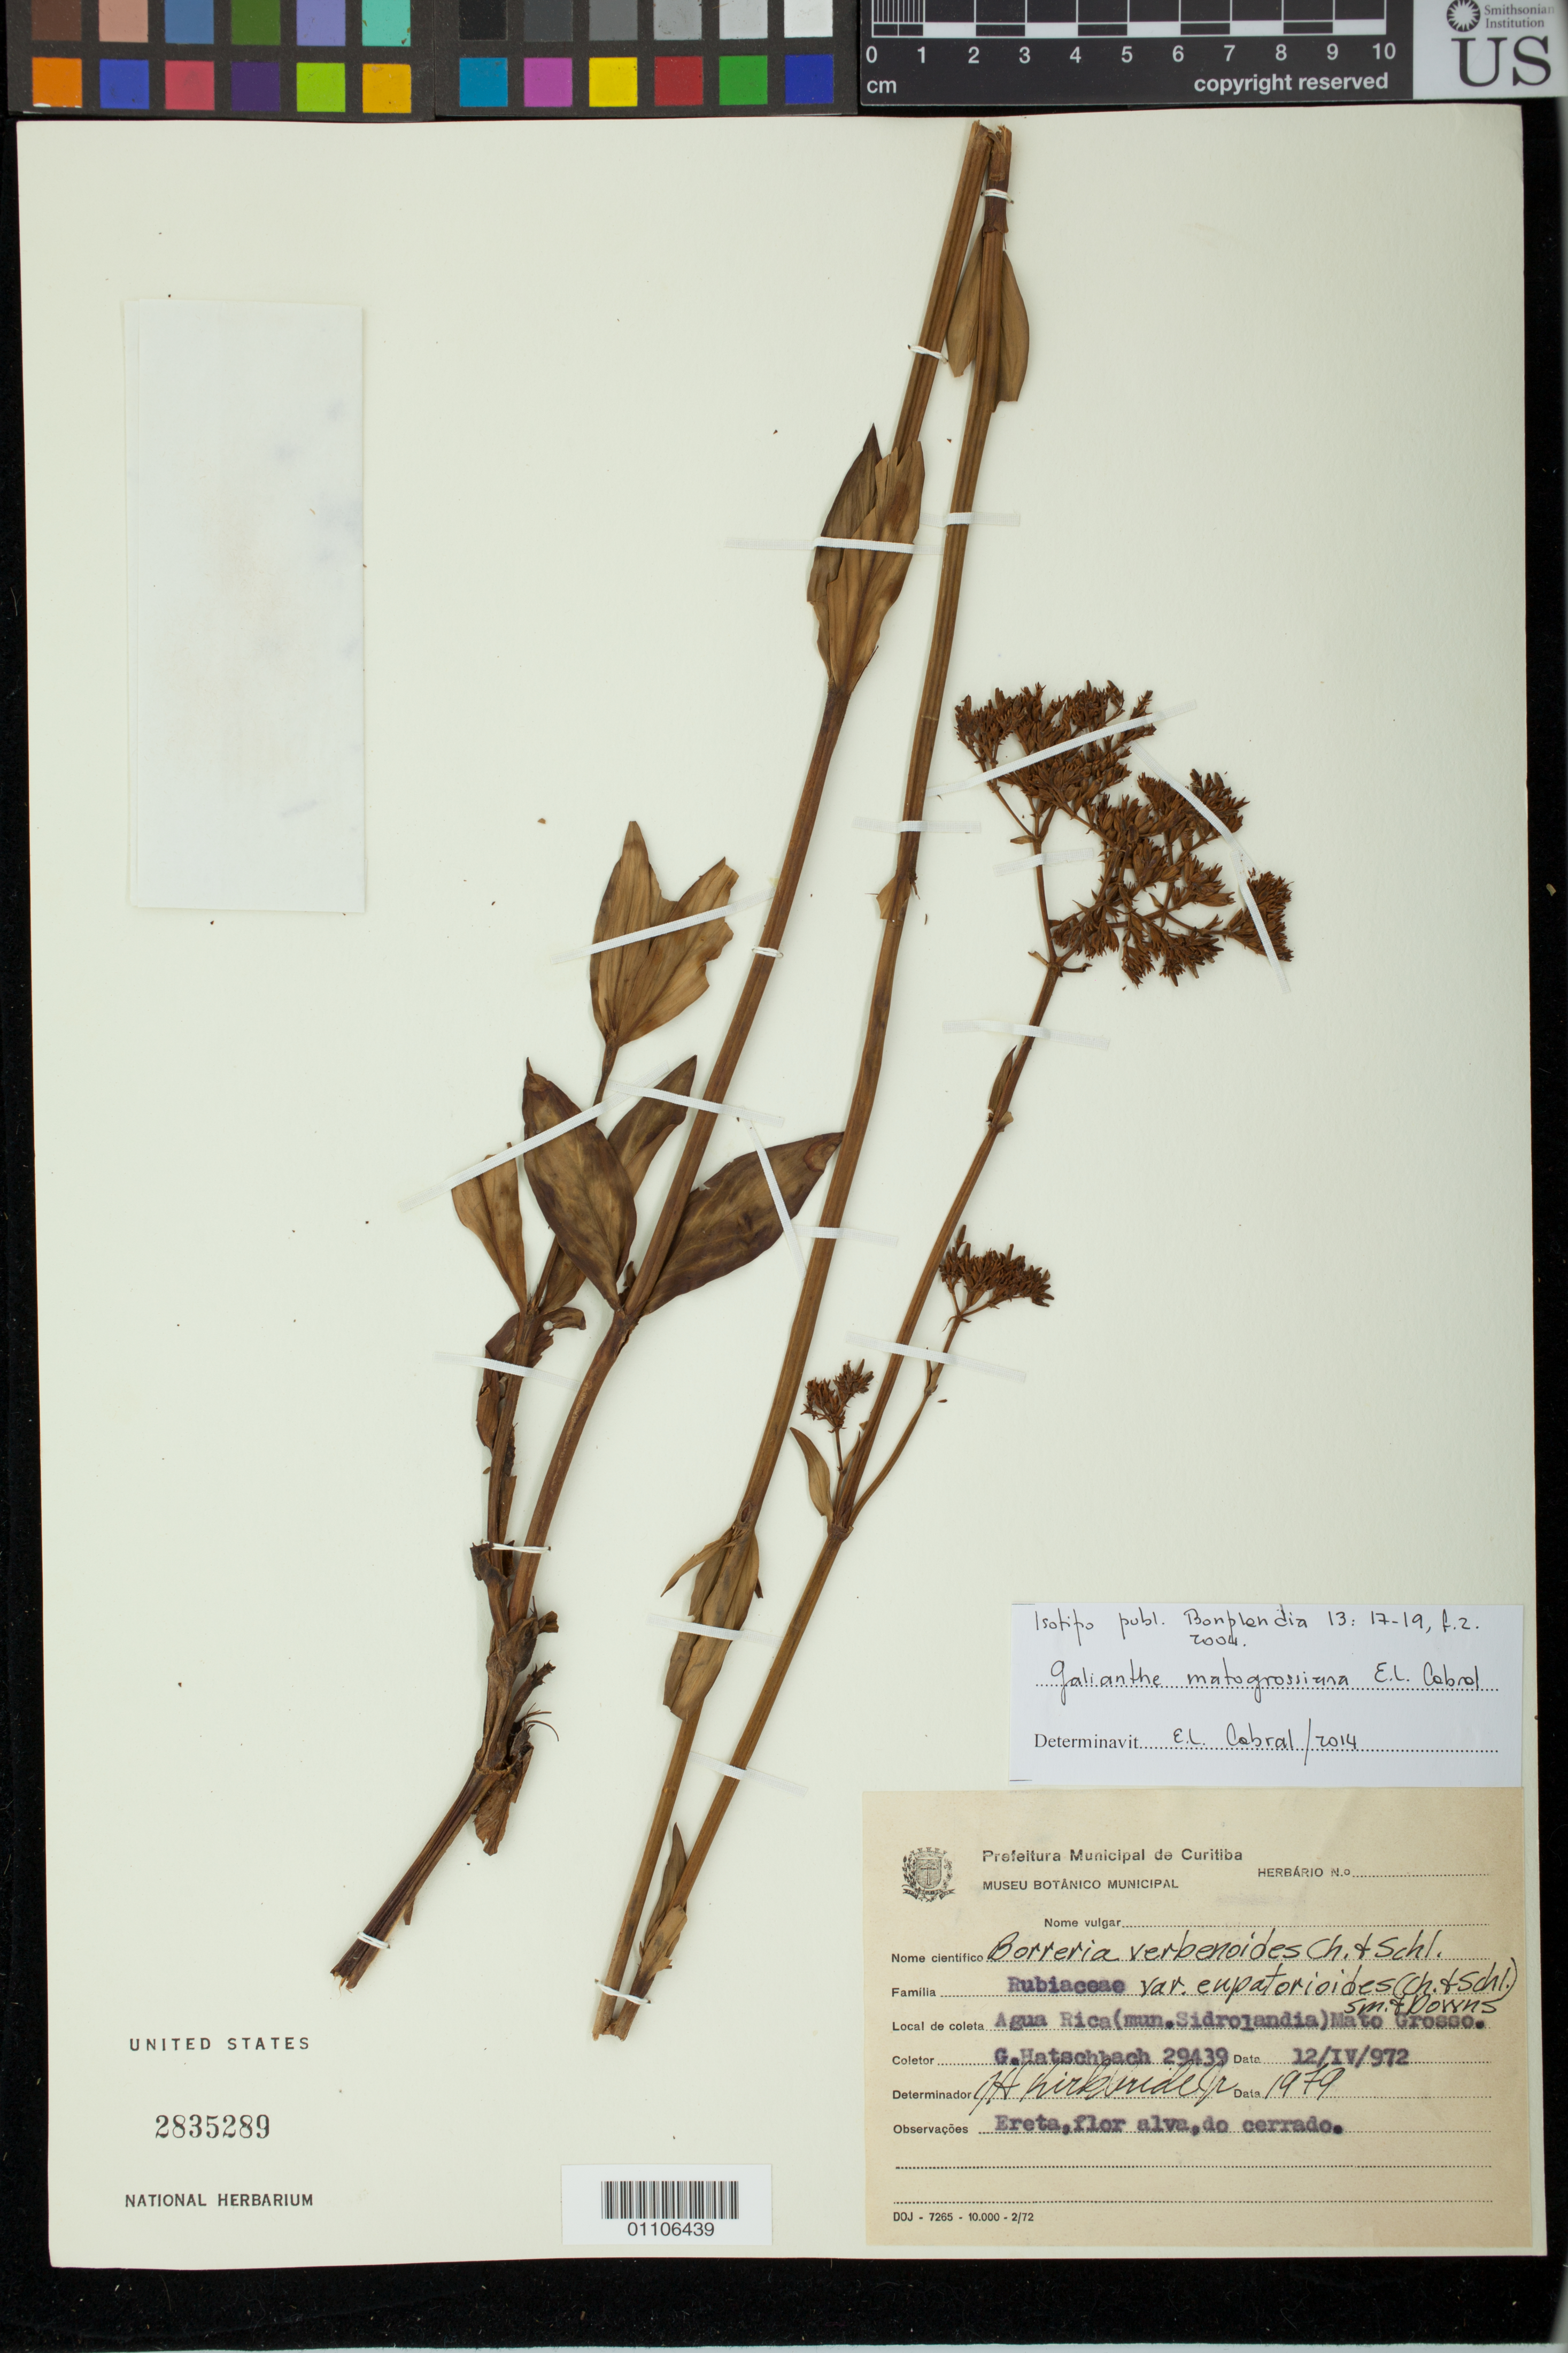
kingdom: Plantae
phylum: Tracheophyta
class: Magnoliopsida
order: Gentianales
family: Rubiaceae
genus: Galianthe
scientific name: Galianthe matogrossiana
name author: E.L. Cabral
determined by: Cabral, E. L.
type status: Isotype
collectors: G. Hatschbach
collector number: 29439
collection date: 1972-04-12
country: Brazil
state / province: Mato Grosso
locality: Agua Rica (mun. Sidrolandia), Mato Grosso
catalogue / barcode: US 2835289